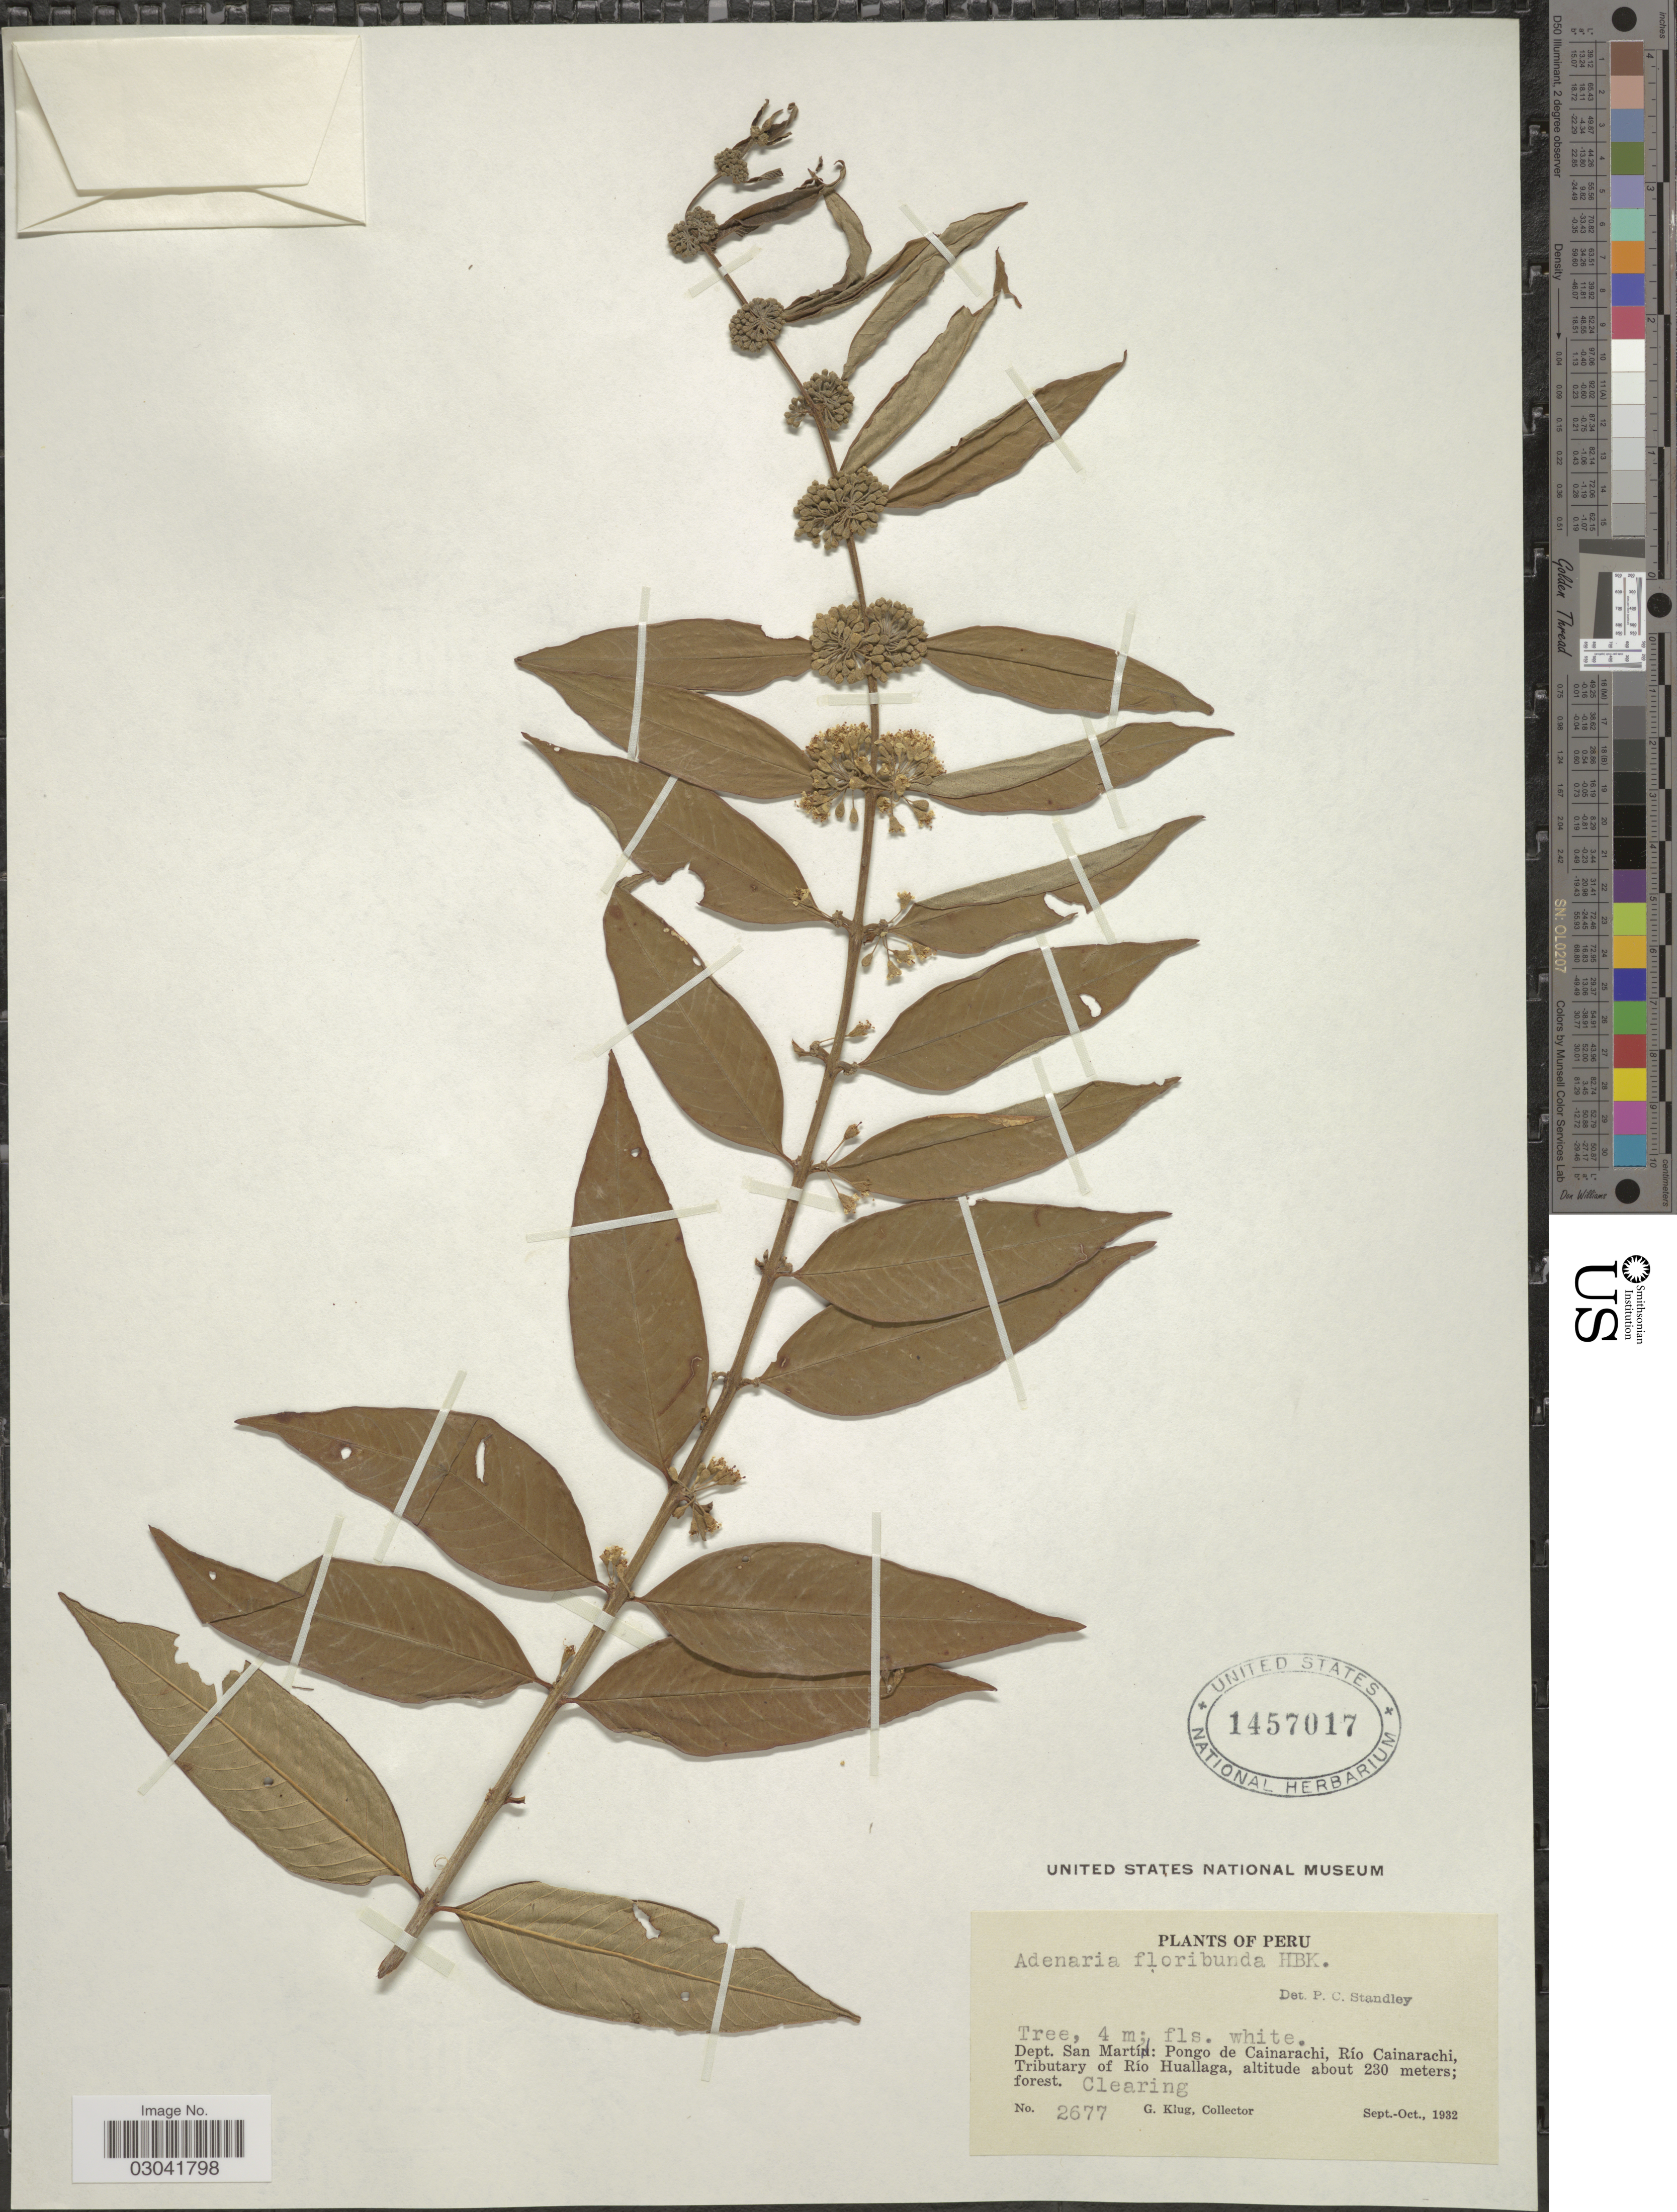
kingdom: Plantae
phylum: Tracheophyta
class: Magnoliopsida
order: Myrtales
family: Lythraceae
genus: Adenaria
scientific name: Adenaria floribunda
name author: Kunth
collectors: G. Klug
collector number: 2677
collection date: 1932-09/1932-10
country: Peru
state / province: San Martín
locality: Dept. San Martín: Pongo de Cainarachi, Río Cainarachi, Tributary of Río Huallaga.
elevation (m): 230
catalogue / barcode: US 1457017